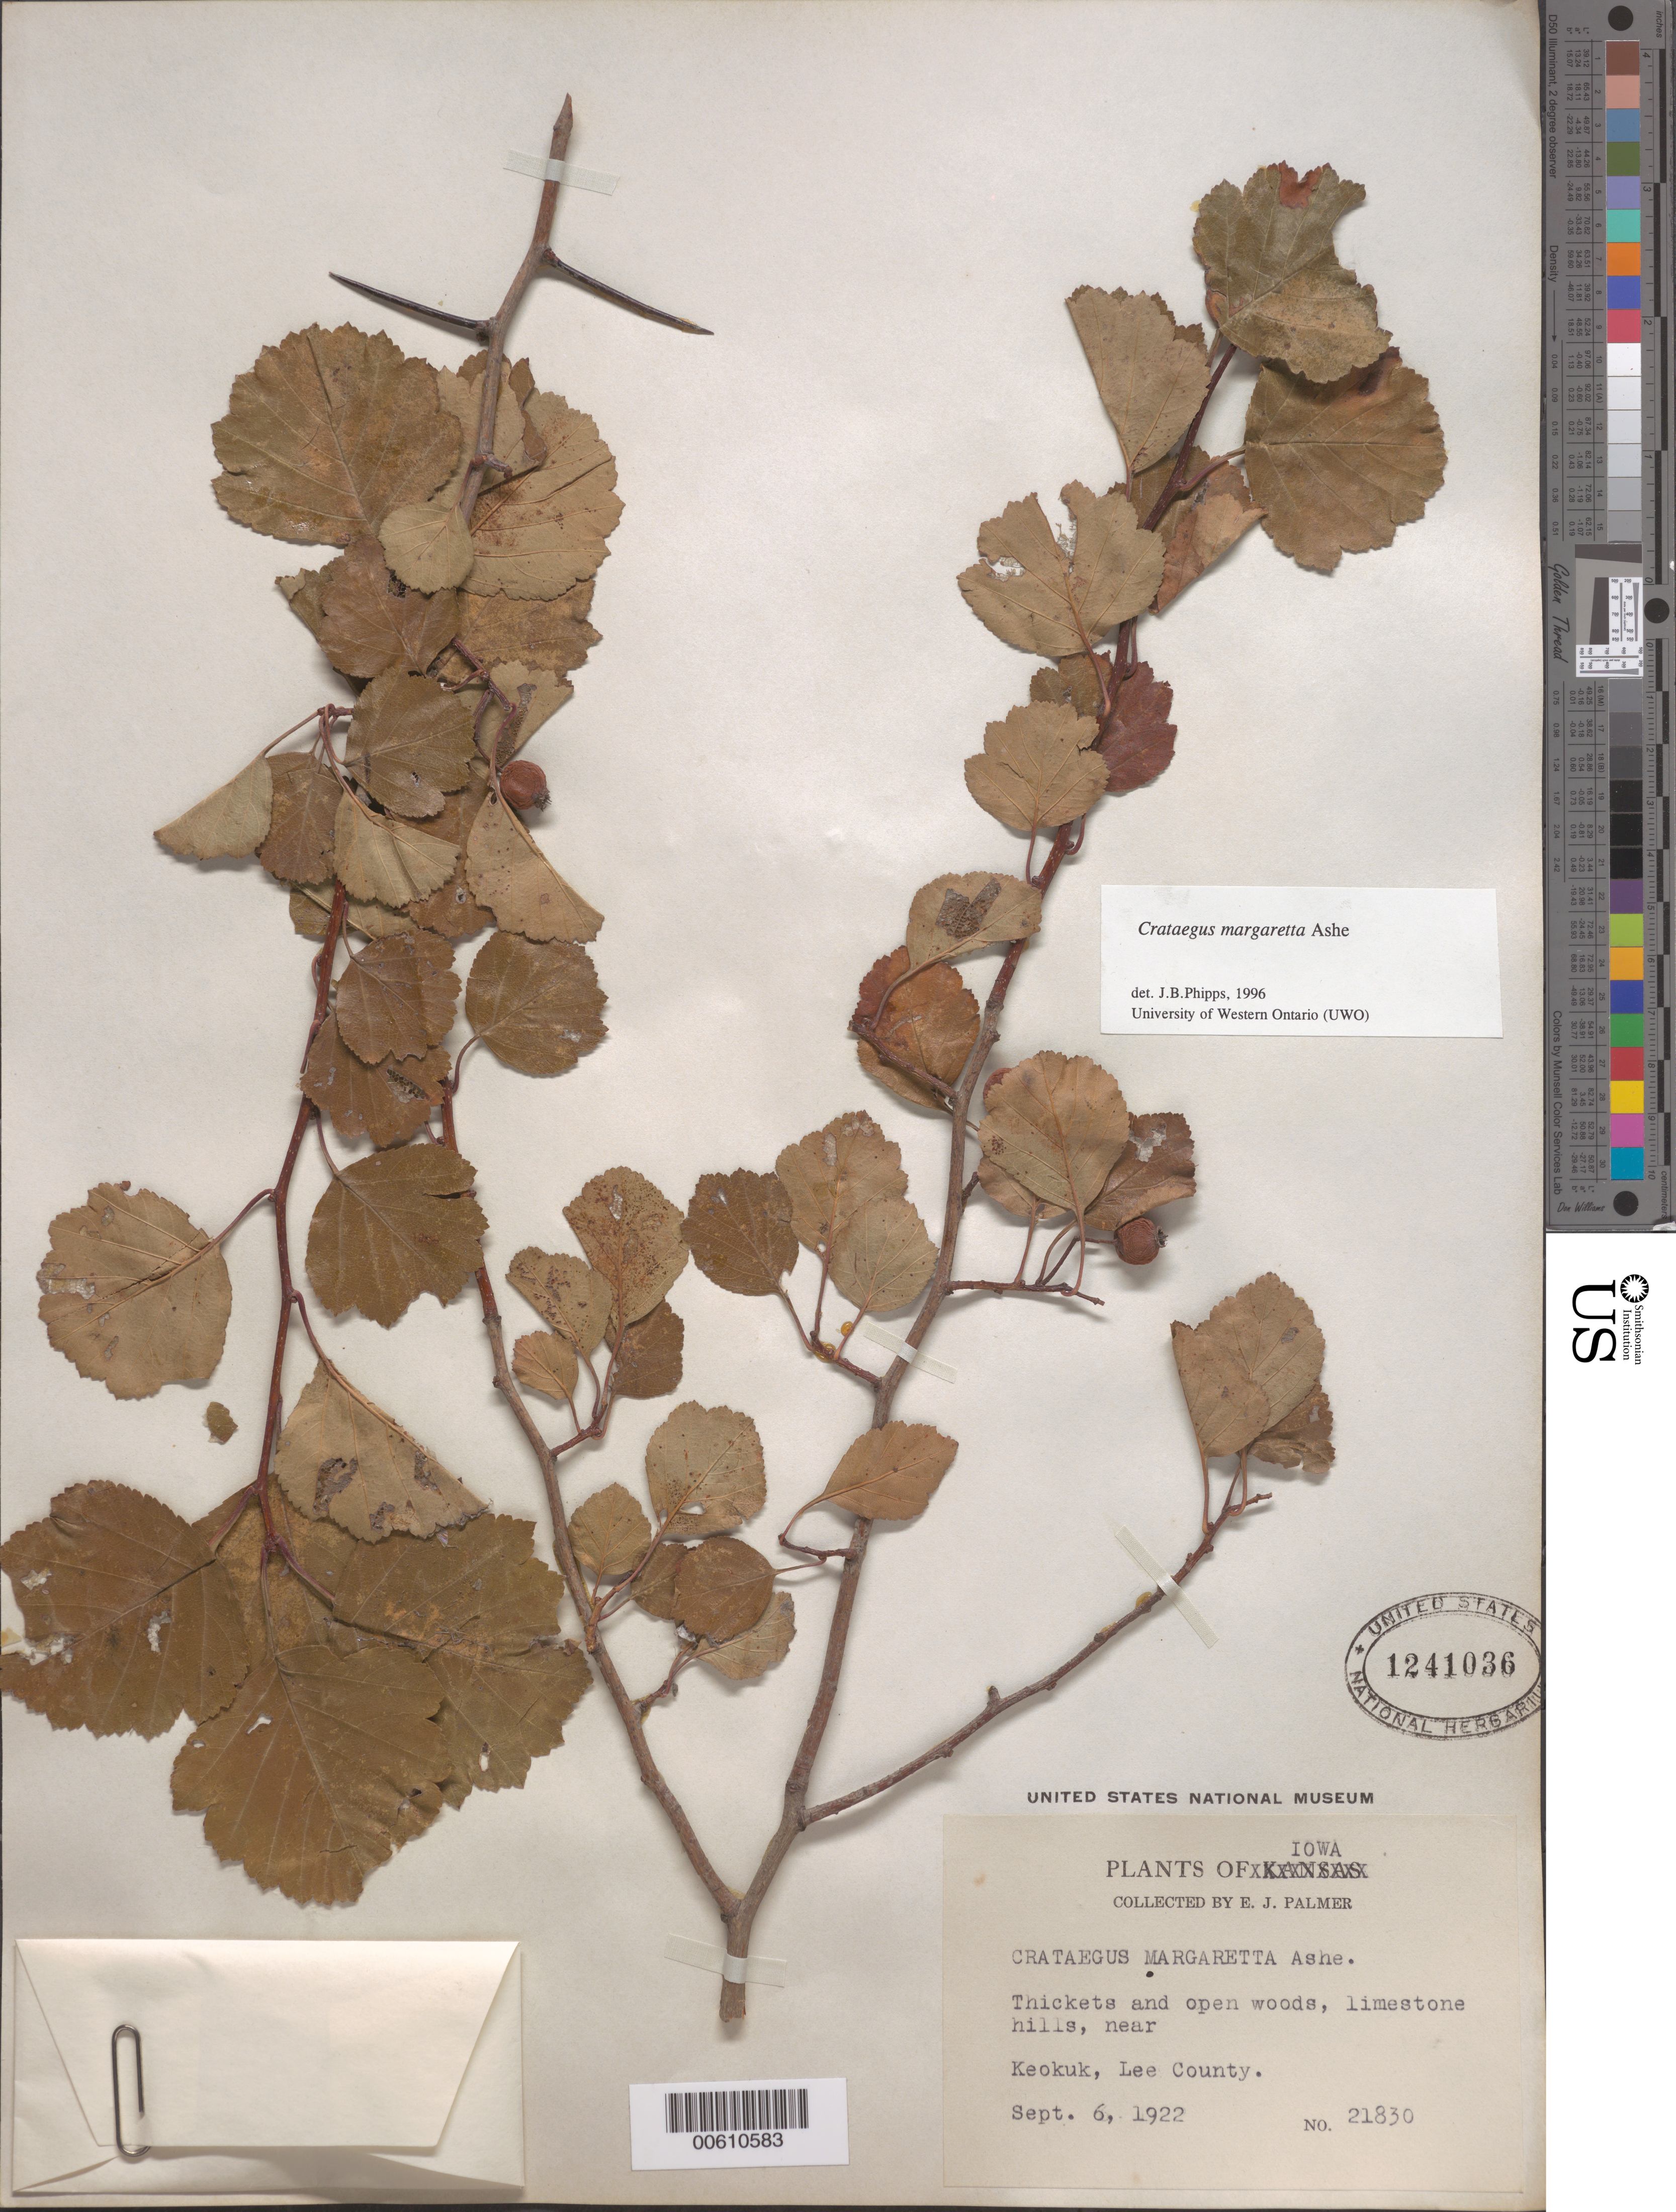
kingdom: Plantae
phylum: Tracheophyta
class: Magnoliopsida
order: Rosales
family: Rosaceae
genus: Crataegus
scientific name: Crataegus margarettae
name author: Ashe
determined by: Phipps, James B., (UWO), University of Western Ontario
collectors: E. J. Palmer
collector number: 21830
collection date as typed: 06 Sep 1922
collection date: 1922-09-06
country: United States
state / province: Iowa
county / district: Lee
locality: Near Keokuk.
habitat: Thickets and open woods, limestone hills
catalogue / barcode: US 1241036